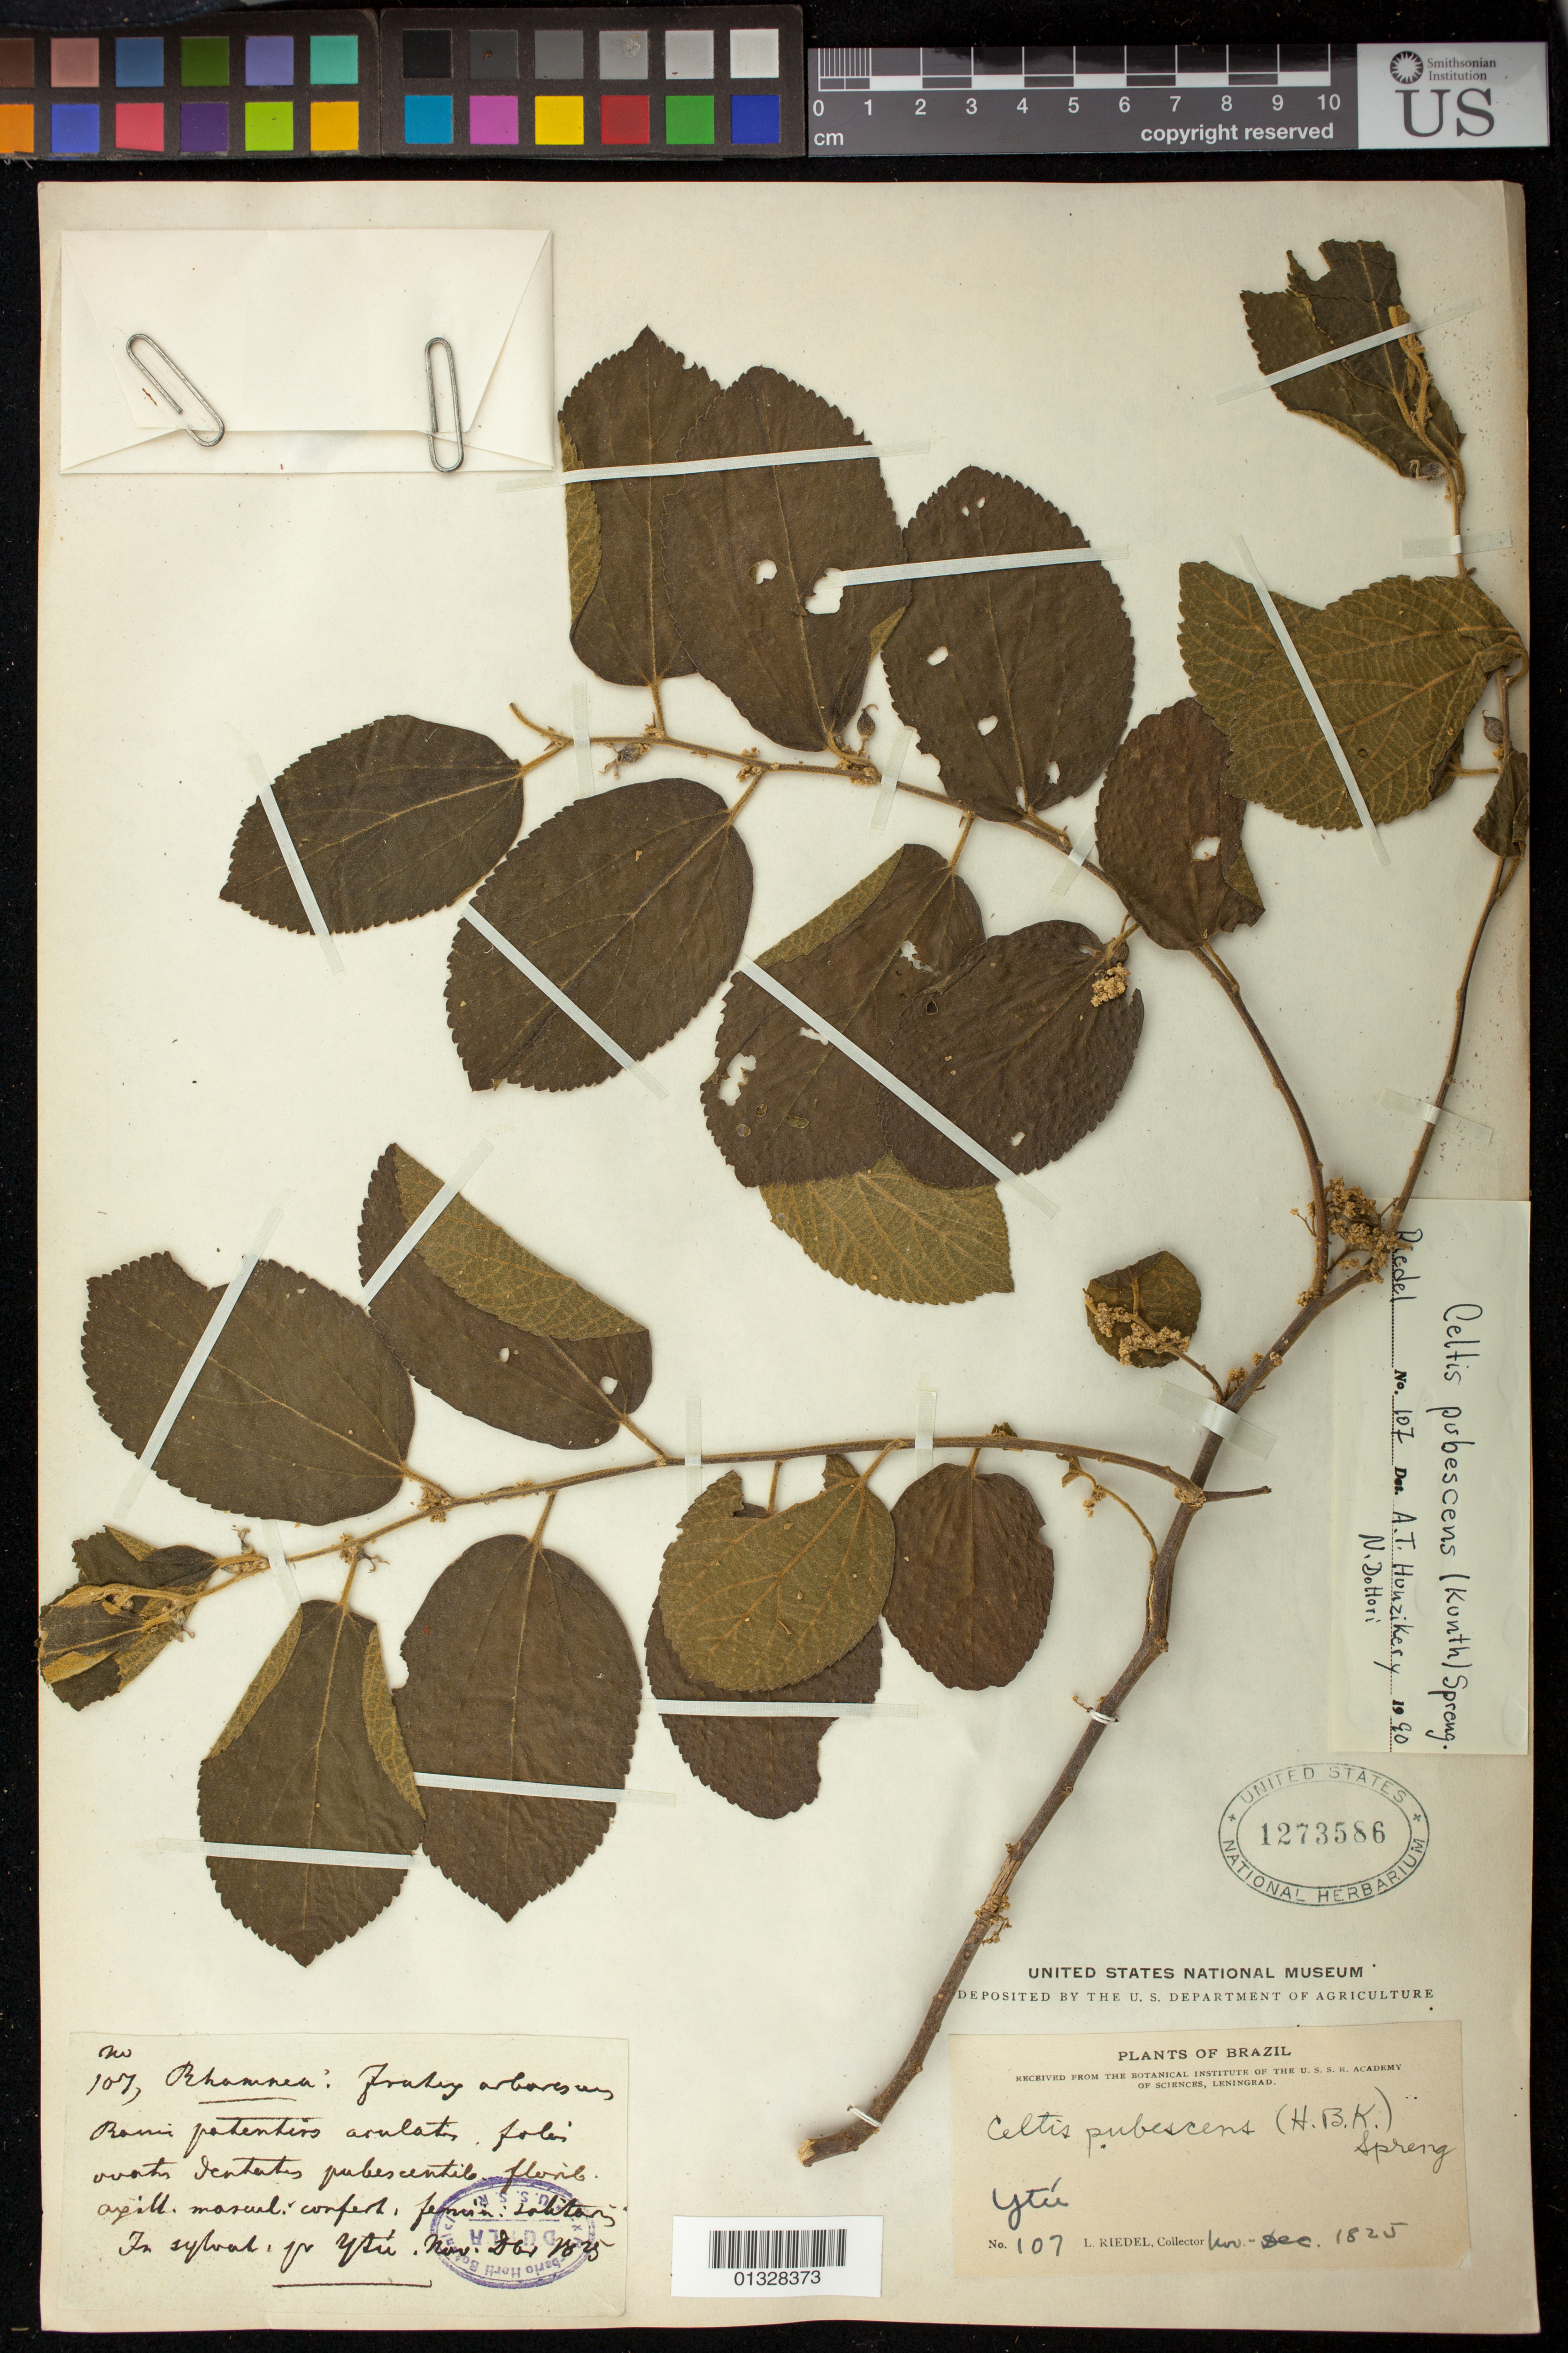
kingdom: Plantae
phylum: Tracheophyta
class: Magnoliopsida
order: Rosales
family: Cannabaceae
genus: Celtis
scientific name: Celtis pubescens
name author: (Kunth) Spreng.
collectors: L. Riedel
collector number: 107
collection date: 1825-12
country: Brazil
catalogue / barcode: US 1273586